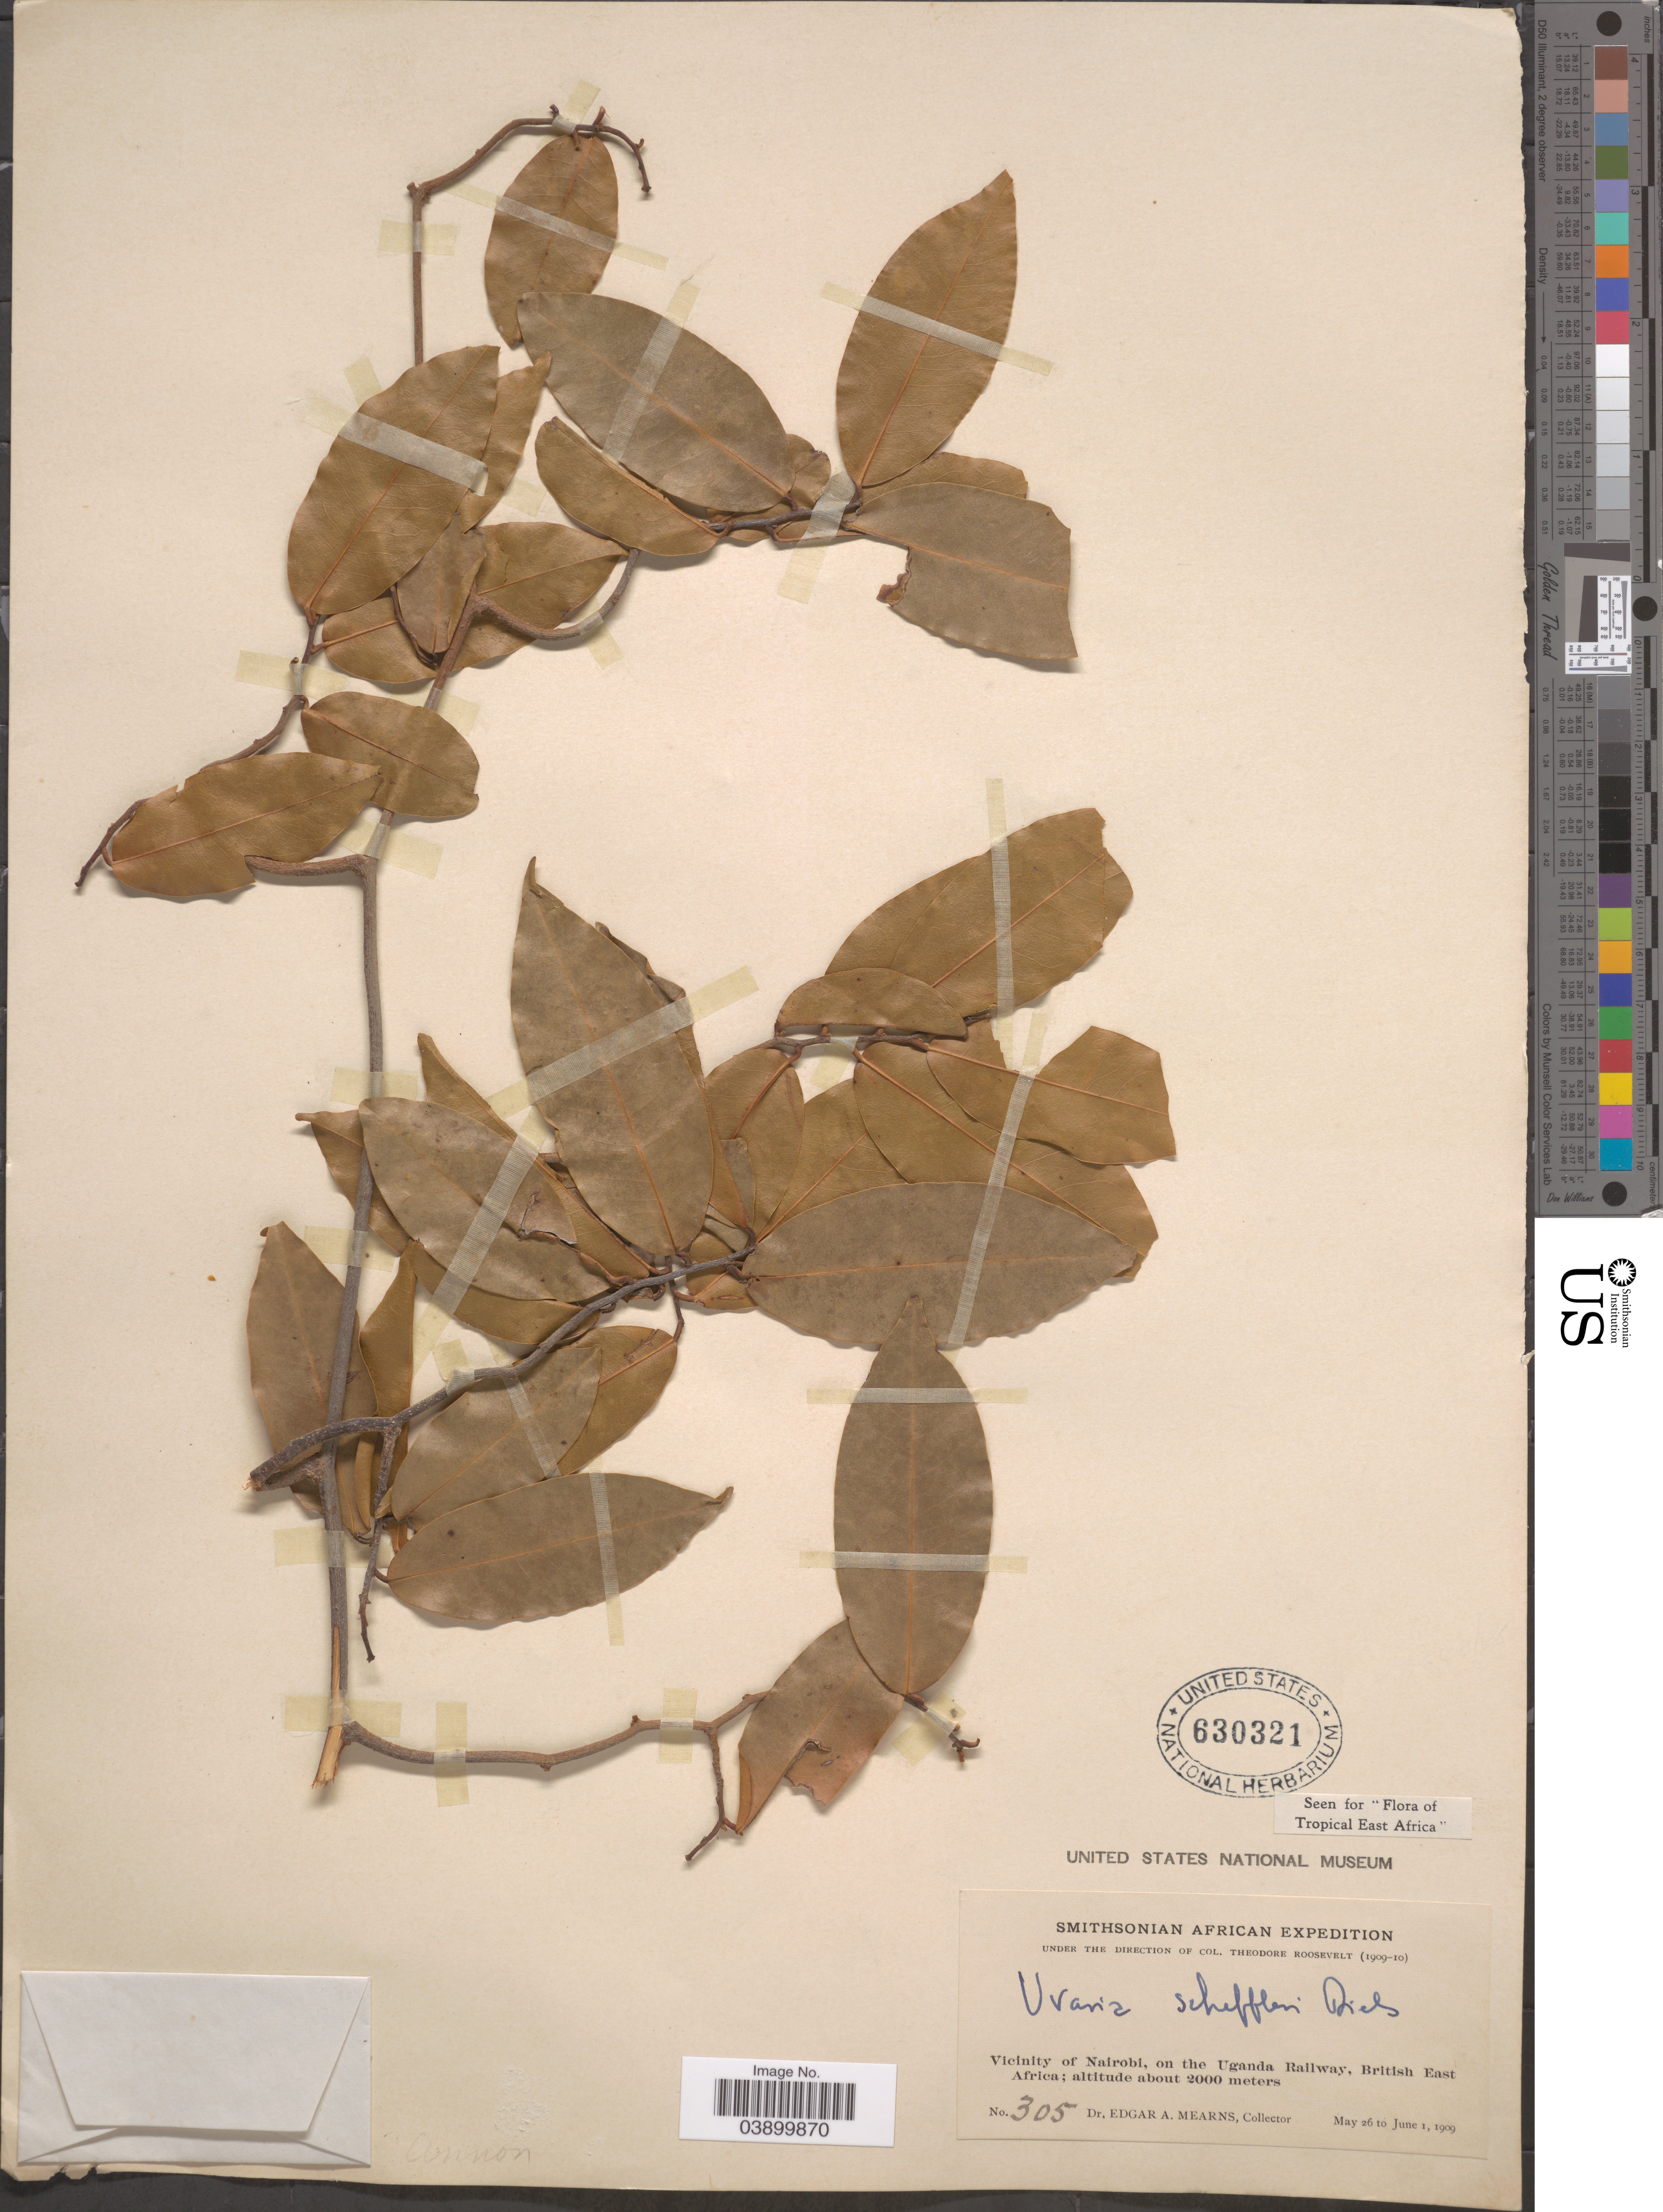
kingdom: Plantae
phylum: Tracheophyta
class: Magnoliopsida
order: Magnoliales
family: Annonaceae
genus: Uvaria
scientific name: Uvaria schefferi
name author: L.L. Zhou et al.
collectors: E. A. Mearns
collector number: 305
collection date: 1909-05-26/1909-06-01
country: Kenya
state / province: Nairobi Area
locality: Vicinity of Nairobi, on the Uganda Railway, British East Africa.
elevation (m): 2000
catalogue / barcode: US 630321